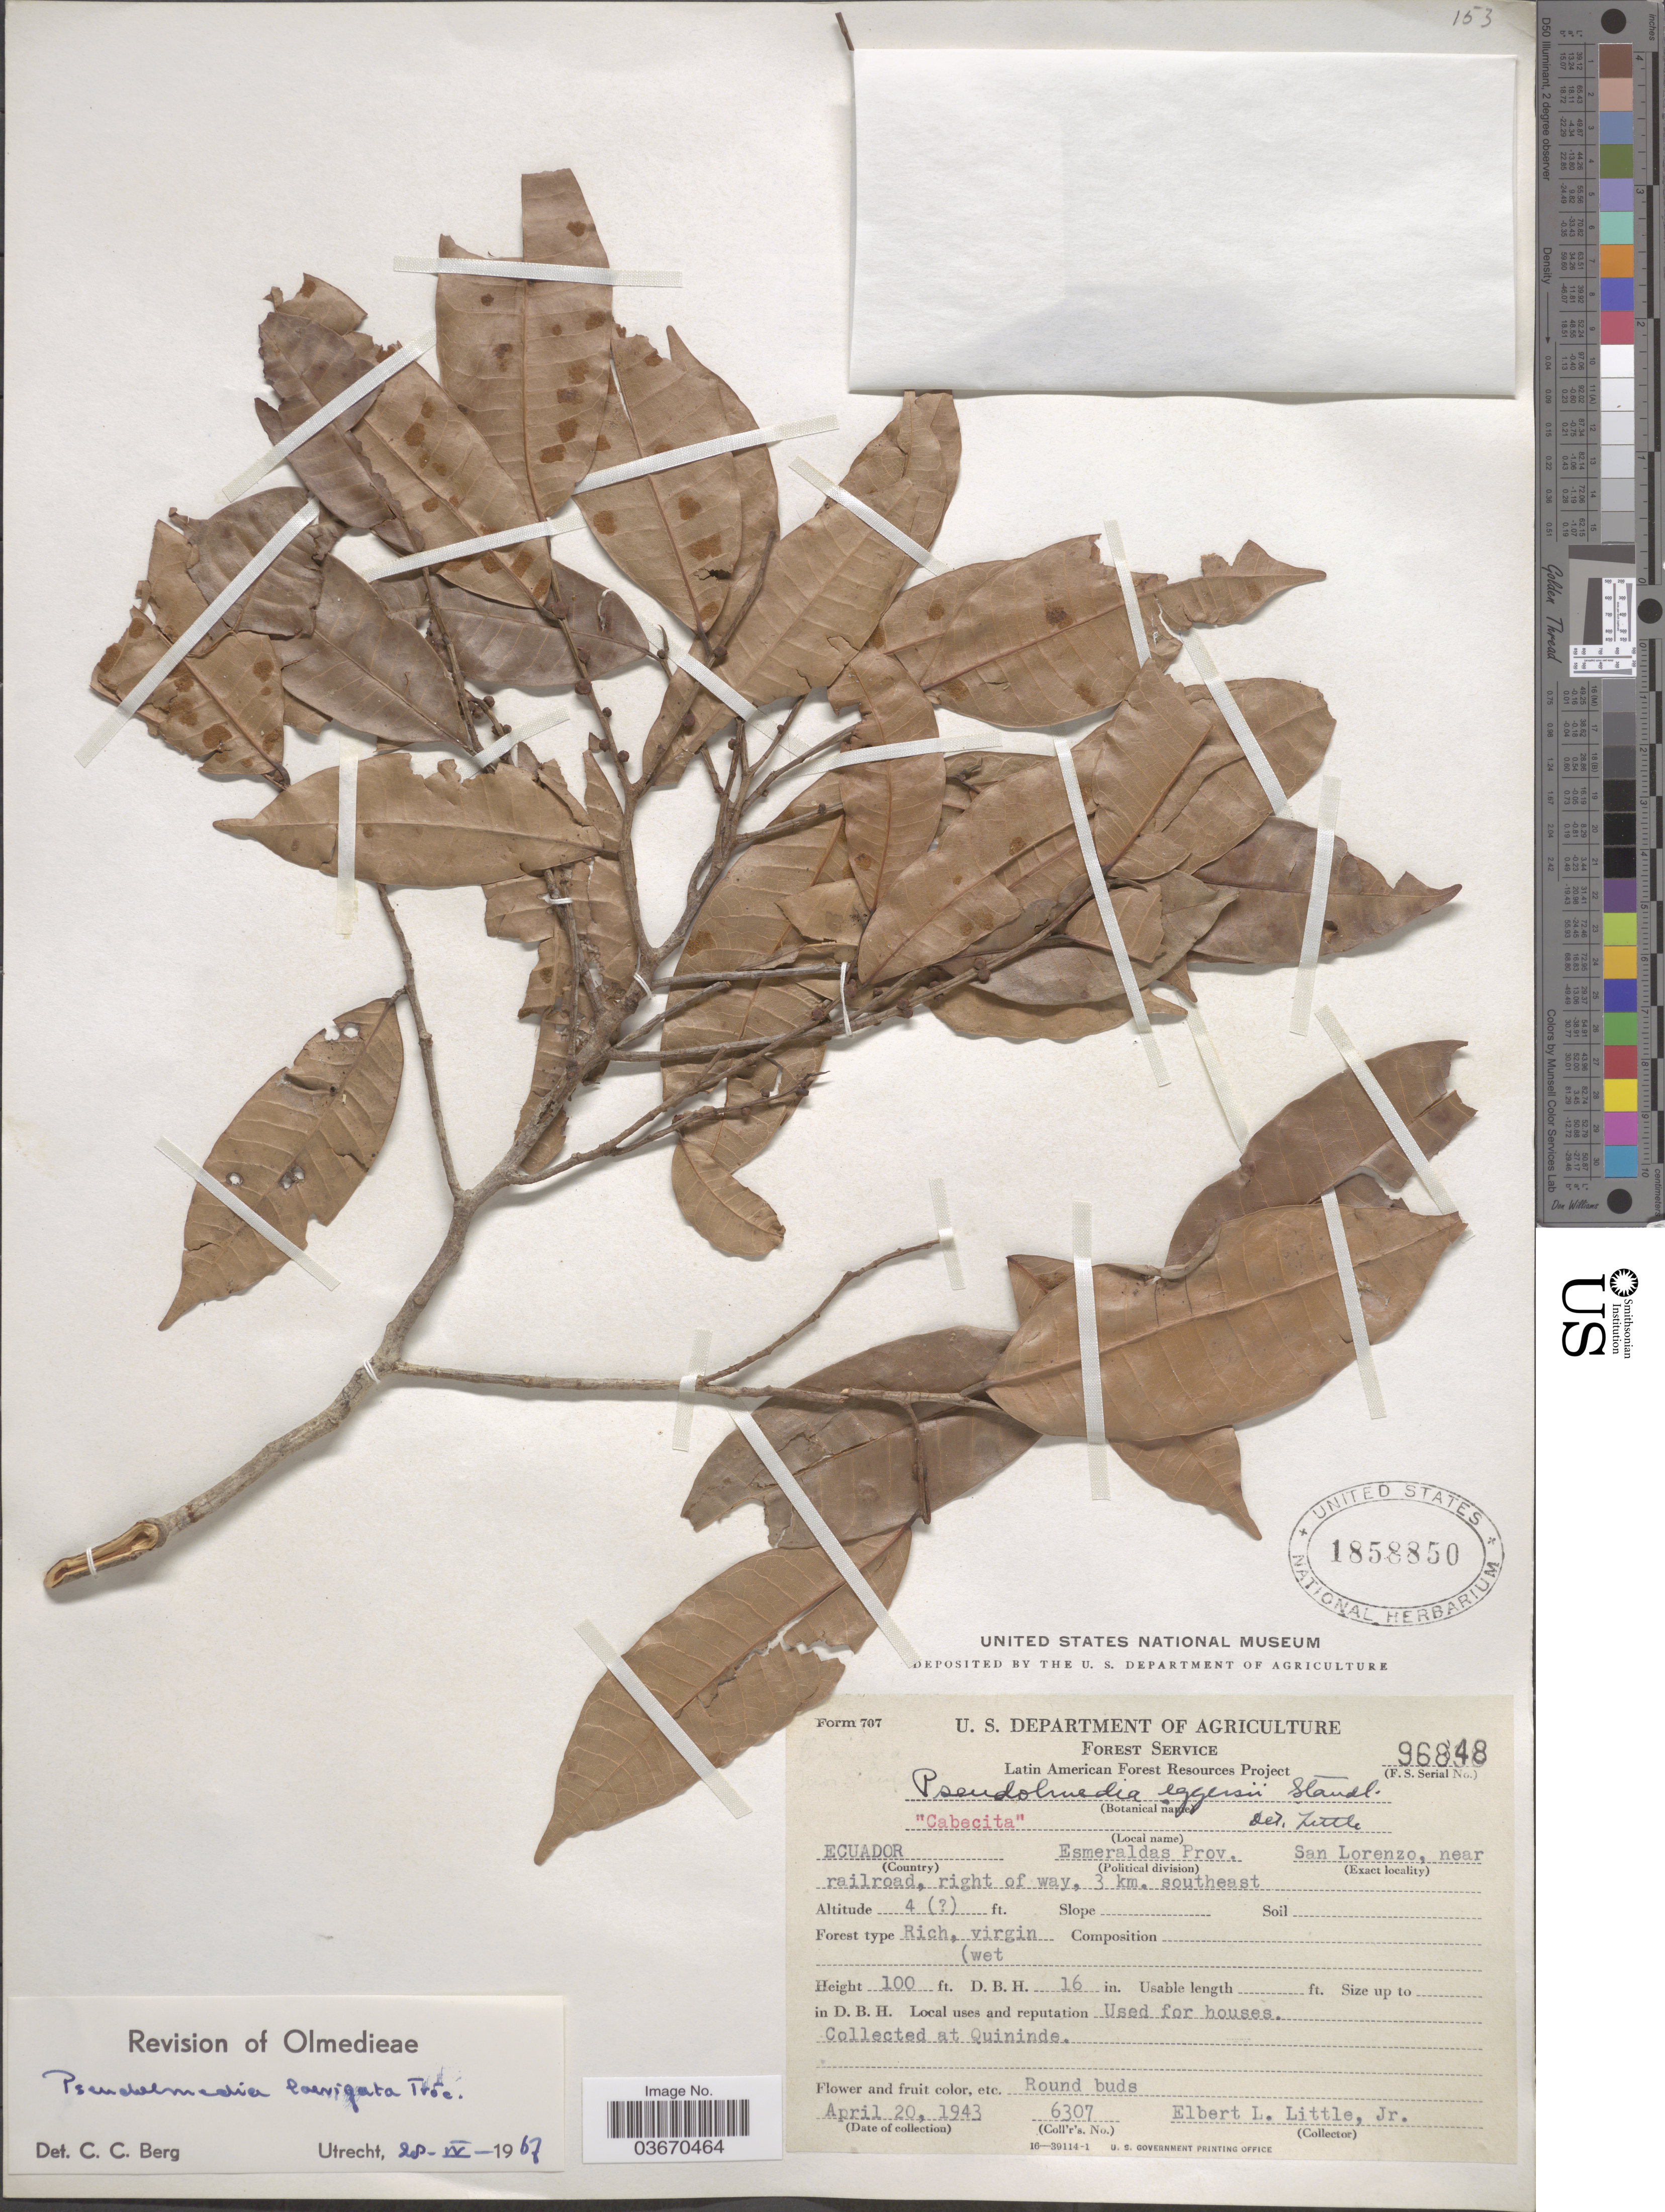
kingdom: Plantae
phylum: Tracheophyta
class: Magnoliopsida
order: Rosales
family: Moraceae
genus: Pseudolmedia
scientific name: Pseudolmedia laevigata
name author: Trécul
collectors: E. L. Little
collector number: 6307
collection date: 1943-04-20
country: Ecuador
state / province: Esmeraldas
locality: San Lorenzo, near railroad, right of way, 3 km. southeast.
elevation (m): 1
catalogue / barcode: US 1858850